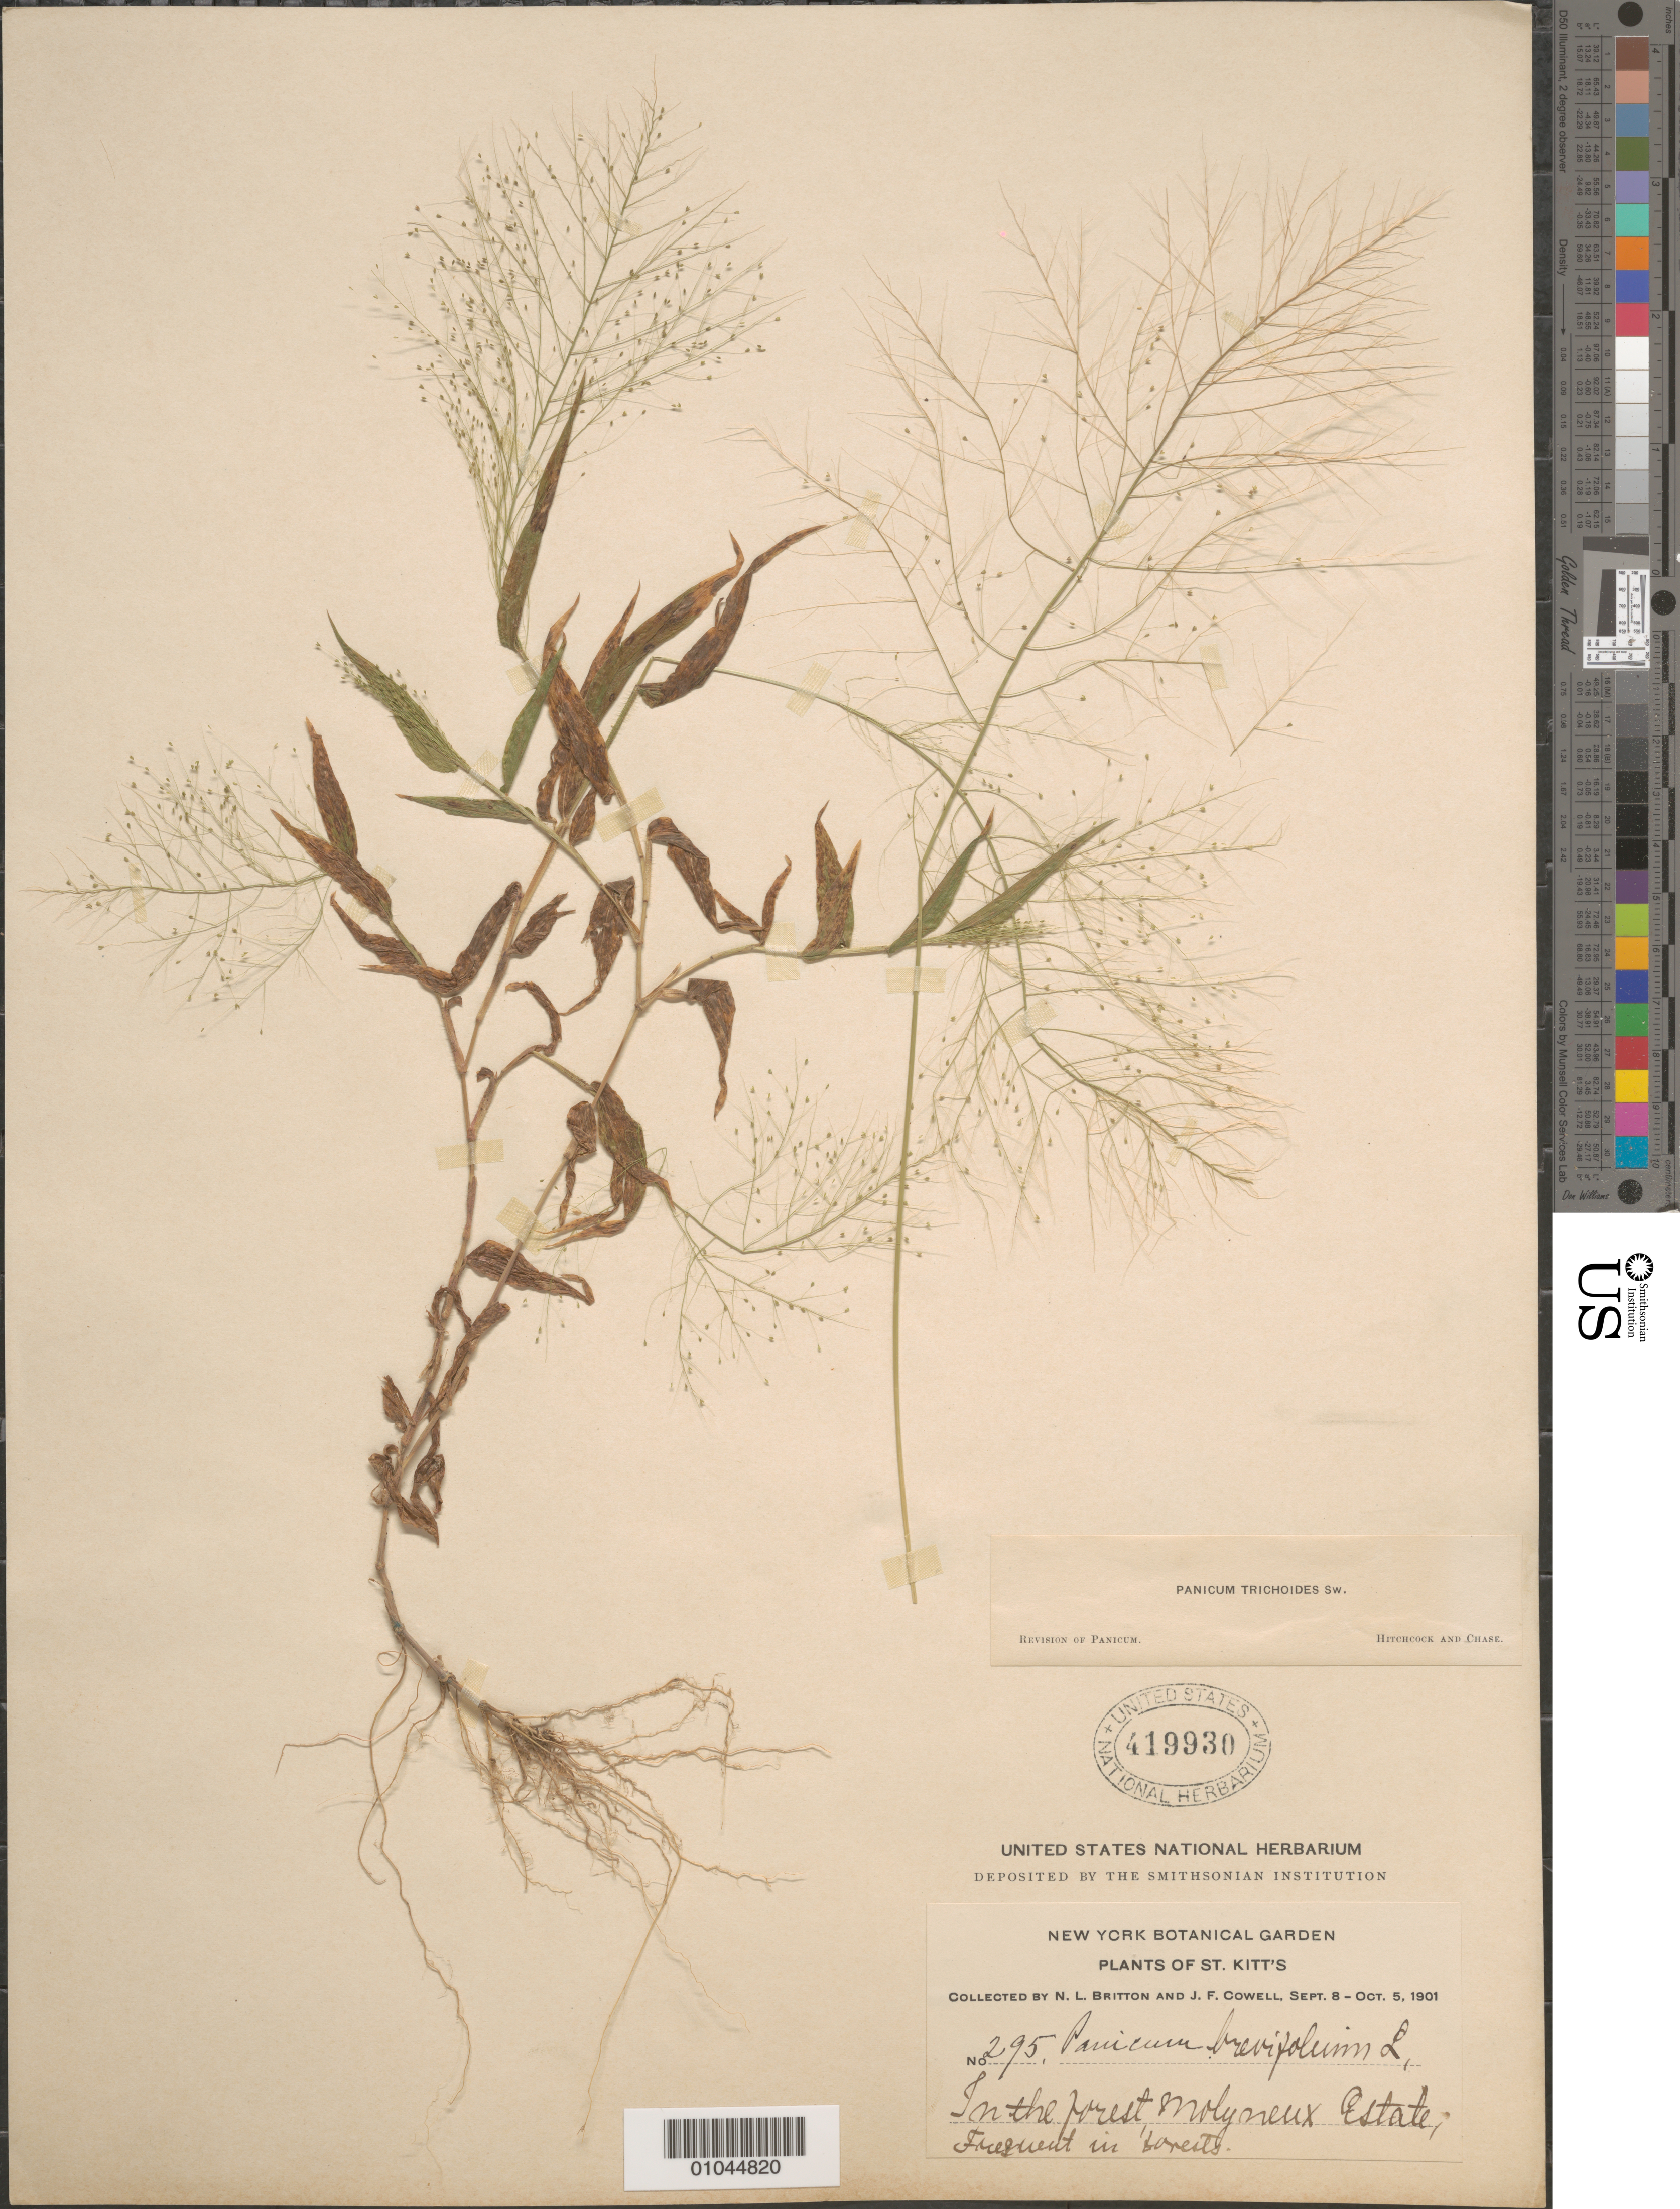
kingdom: Plantae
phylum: Tracheophyta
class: Liliopsida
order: Poales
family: Poaceae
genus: Panicum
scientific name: Panicum trichoides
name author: Sw.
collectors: N. Britton & J. F. Cowell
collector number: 295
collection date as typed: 08 Sep 1901 to 05 Oct 1901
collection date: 1901-09-08/1901-10-05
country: St. Christopher-Nevis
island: St. Christopher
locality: Molyneux Estate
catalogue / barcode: US 419930